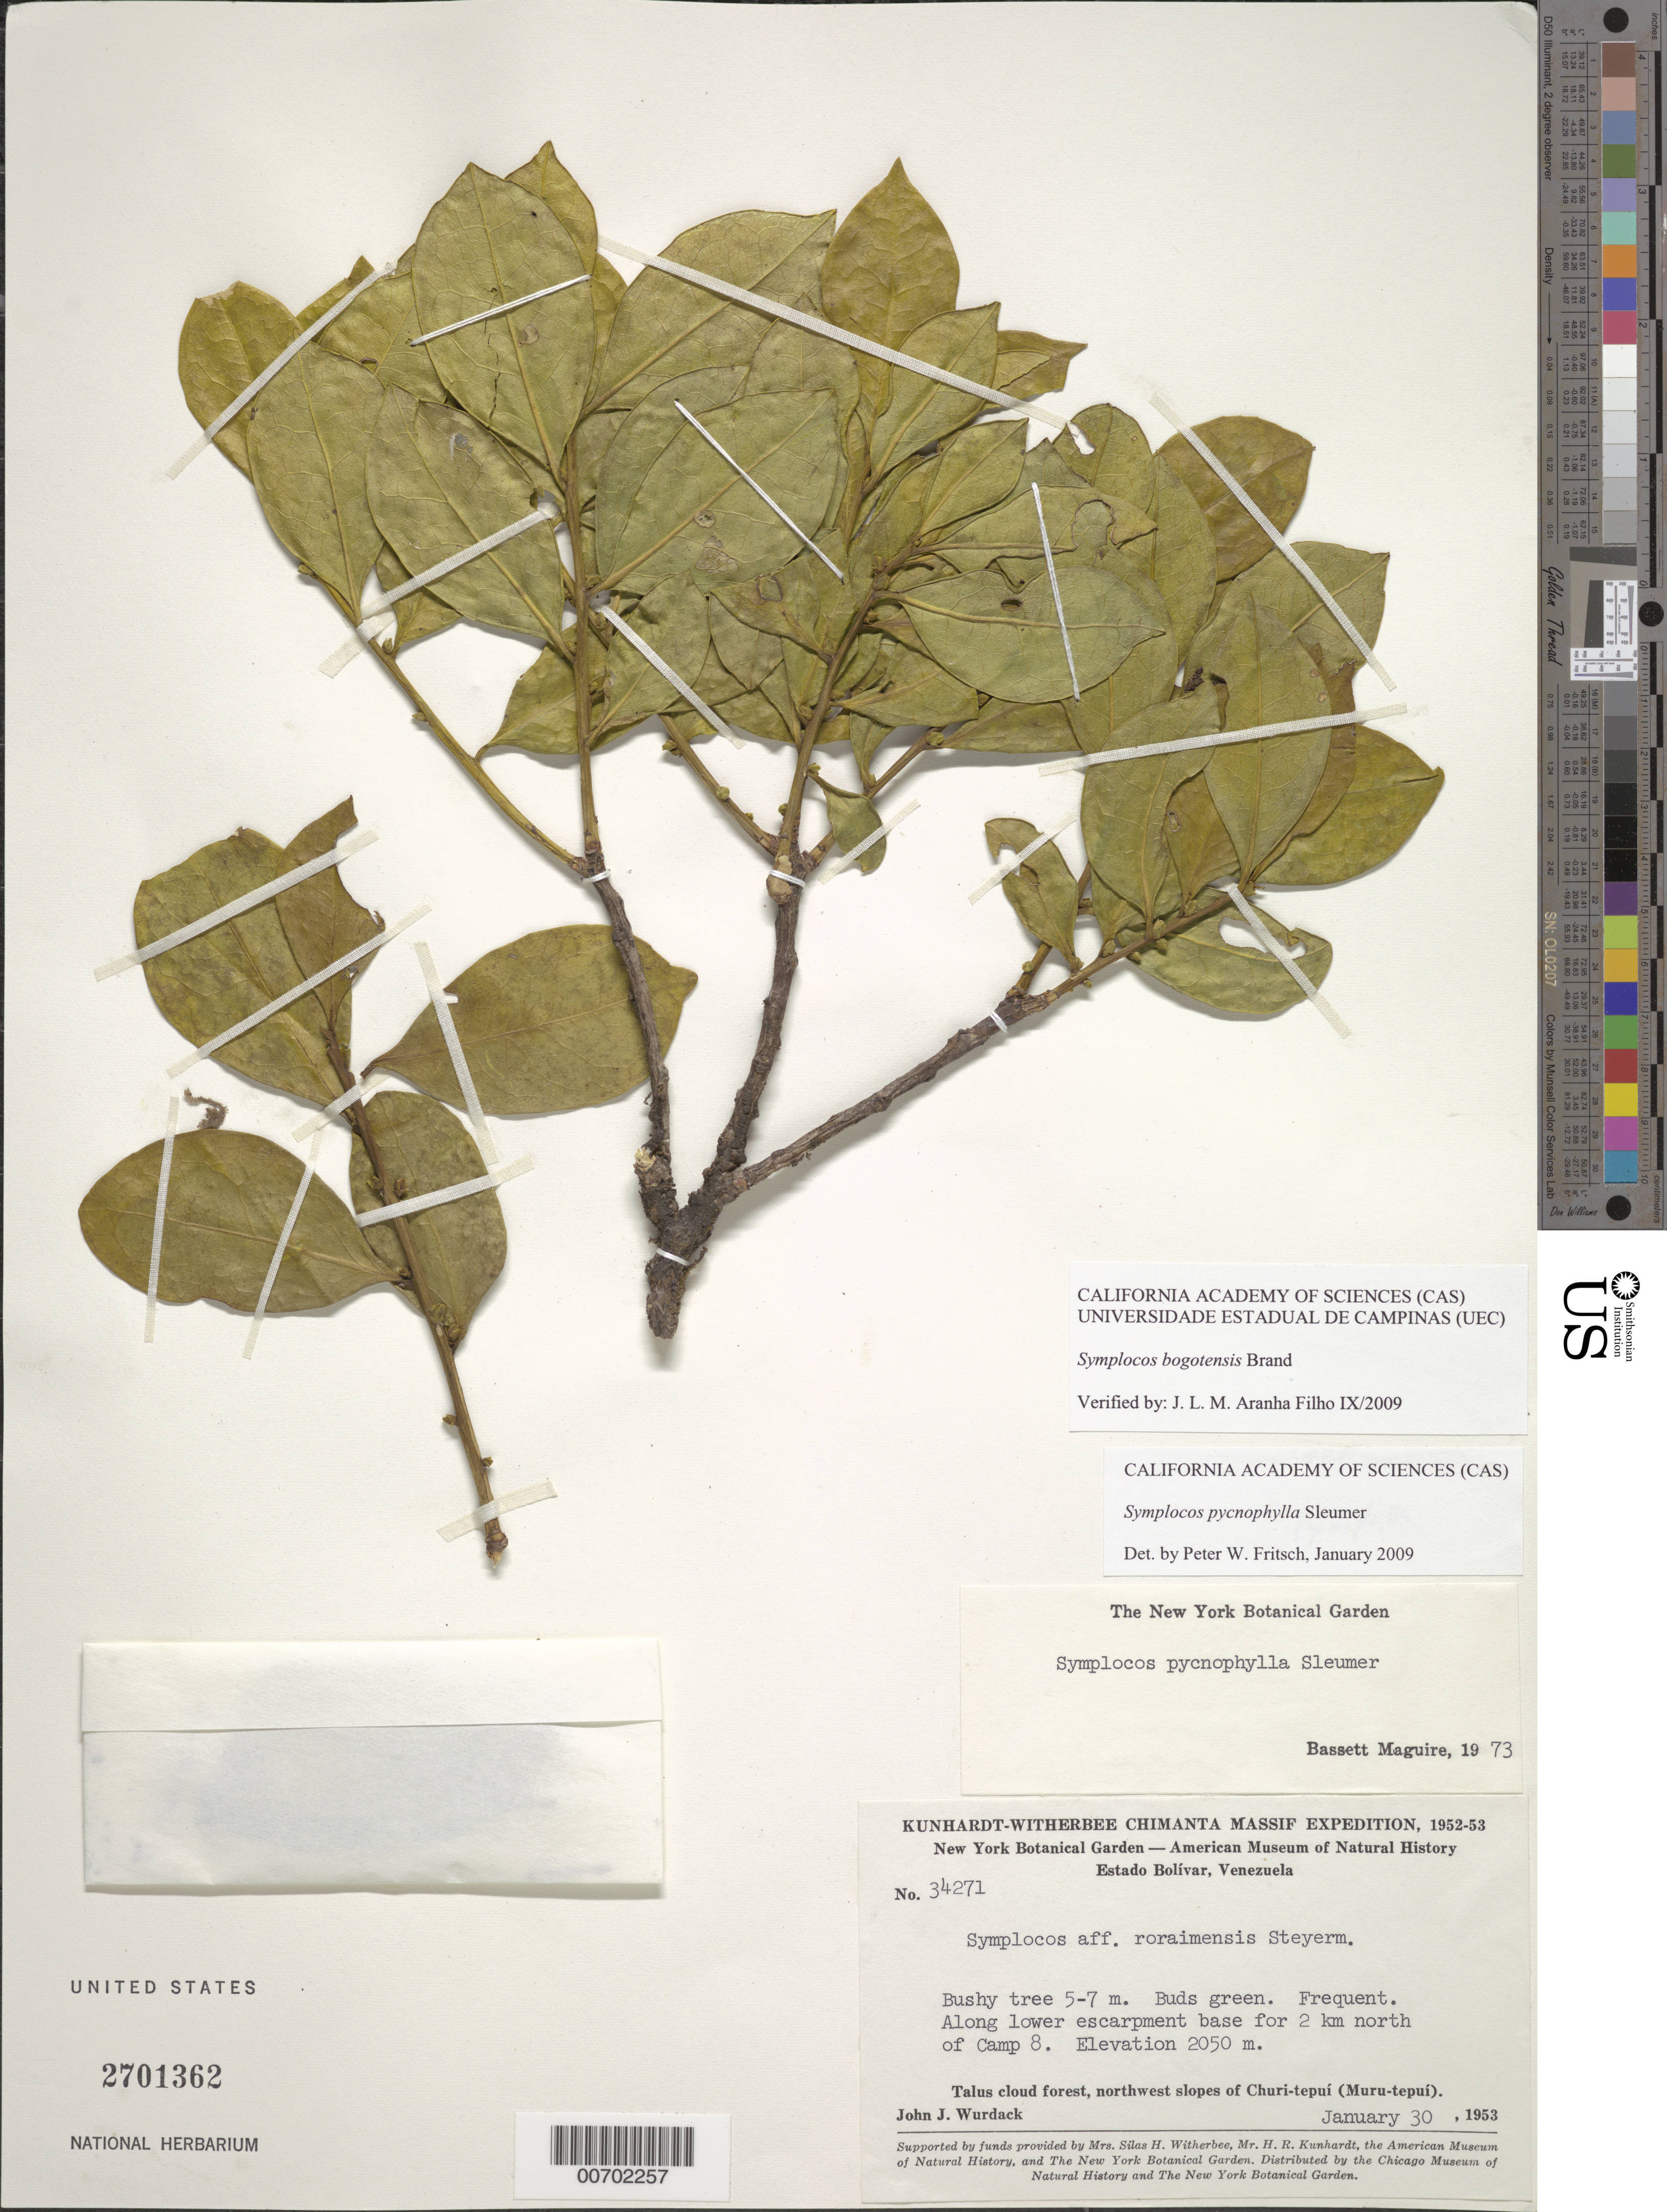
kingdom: Plantae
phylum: Tracheophyta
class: Magnoliopsida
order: Ericales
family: Symplocaceae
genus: Symplocos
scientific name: Symplocos bogotensis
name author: Brand in Engl.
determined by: Aranha Filho, João L. M.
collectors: J. J. Wurdack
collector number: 34271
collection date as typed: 30-Jan-53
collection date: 1953-01-30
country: Venezuela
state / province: Bolívar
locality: Churi-tepuí (Muru-tepuí), 2 km N of Camp 8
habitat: Lower escarpment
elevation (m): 2050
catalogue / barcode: US 2701362